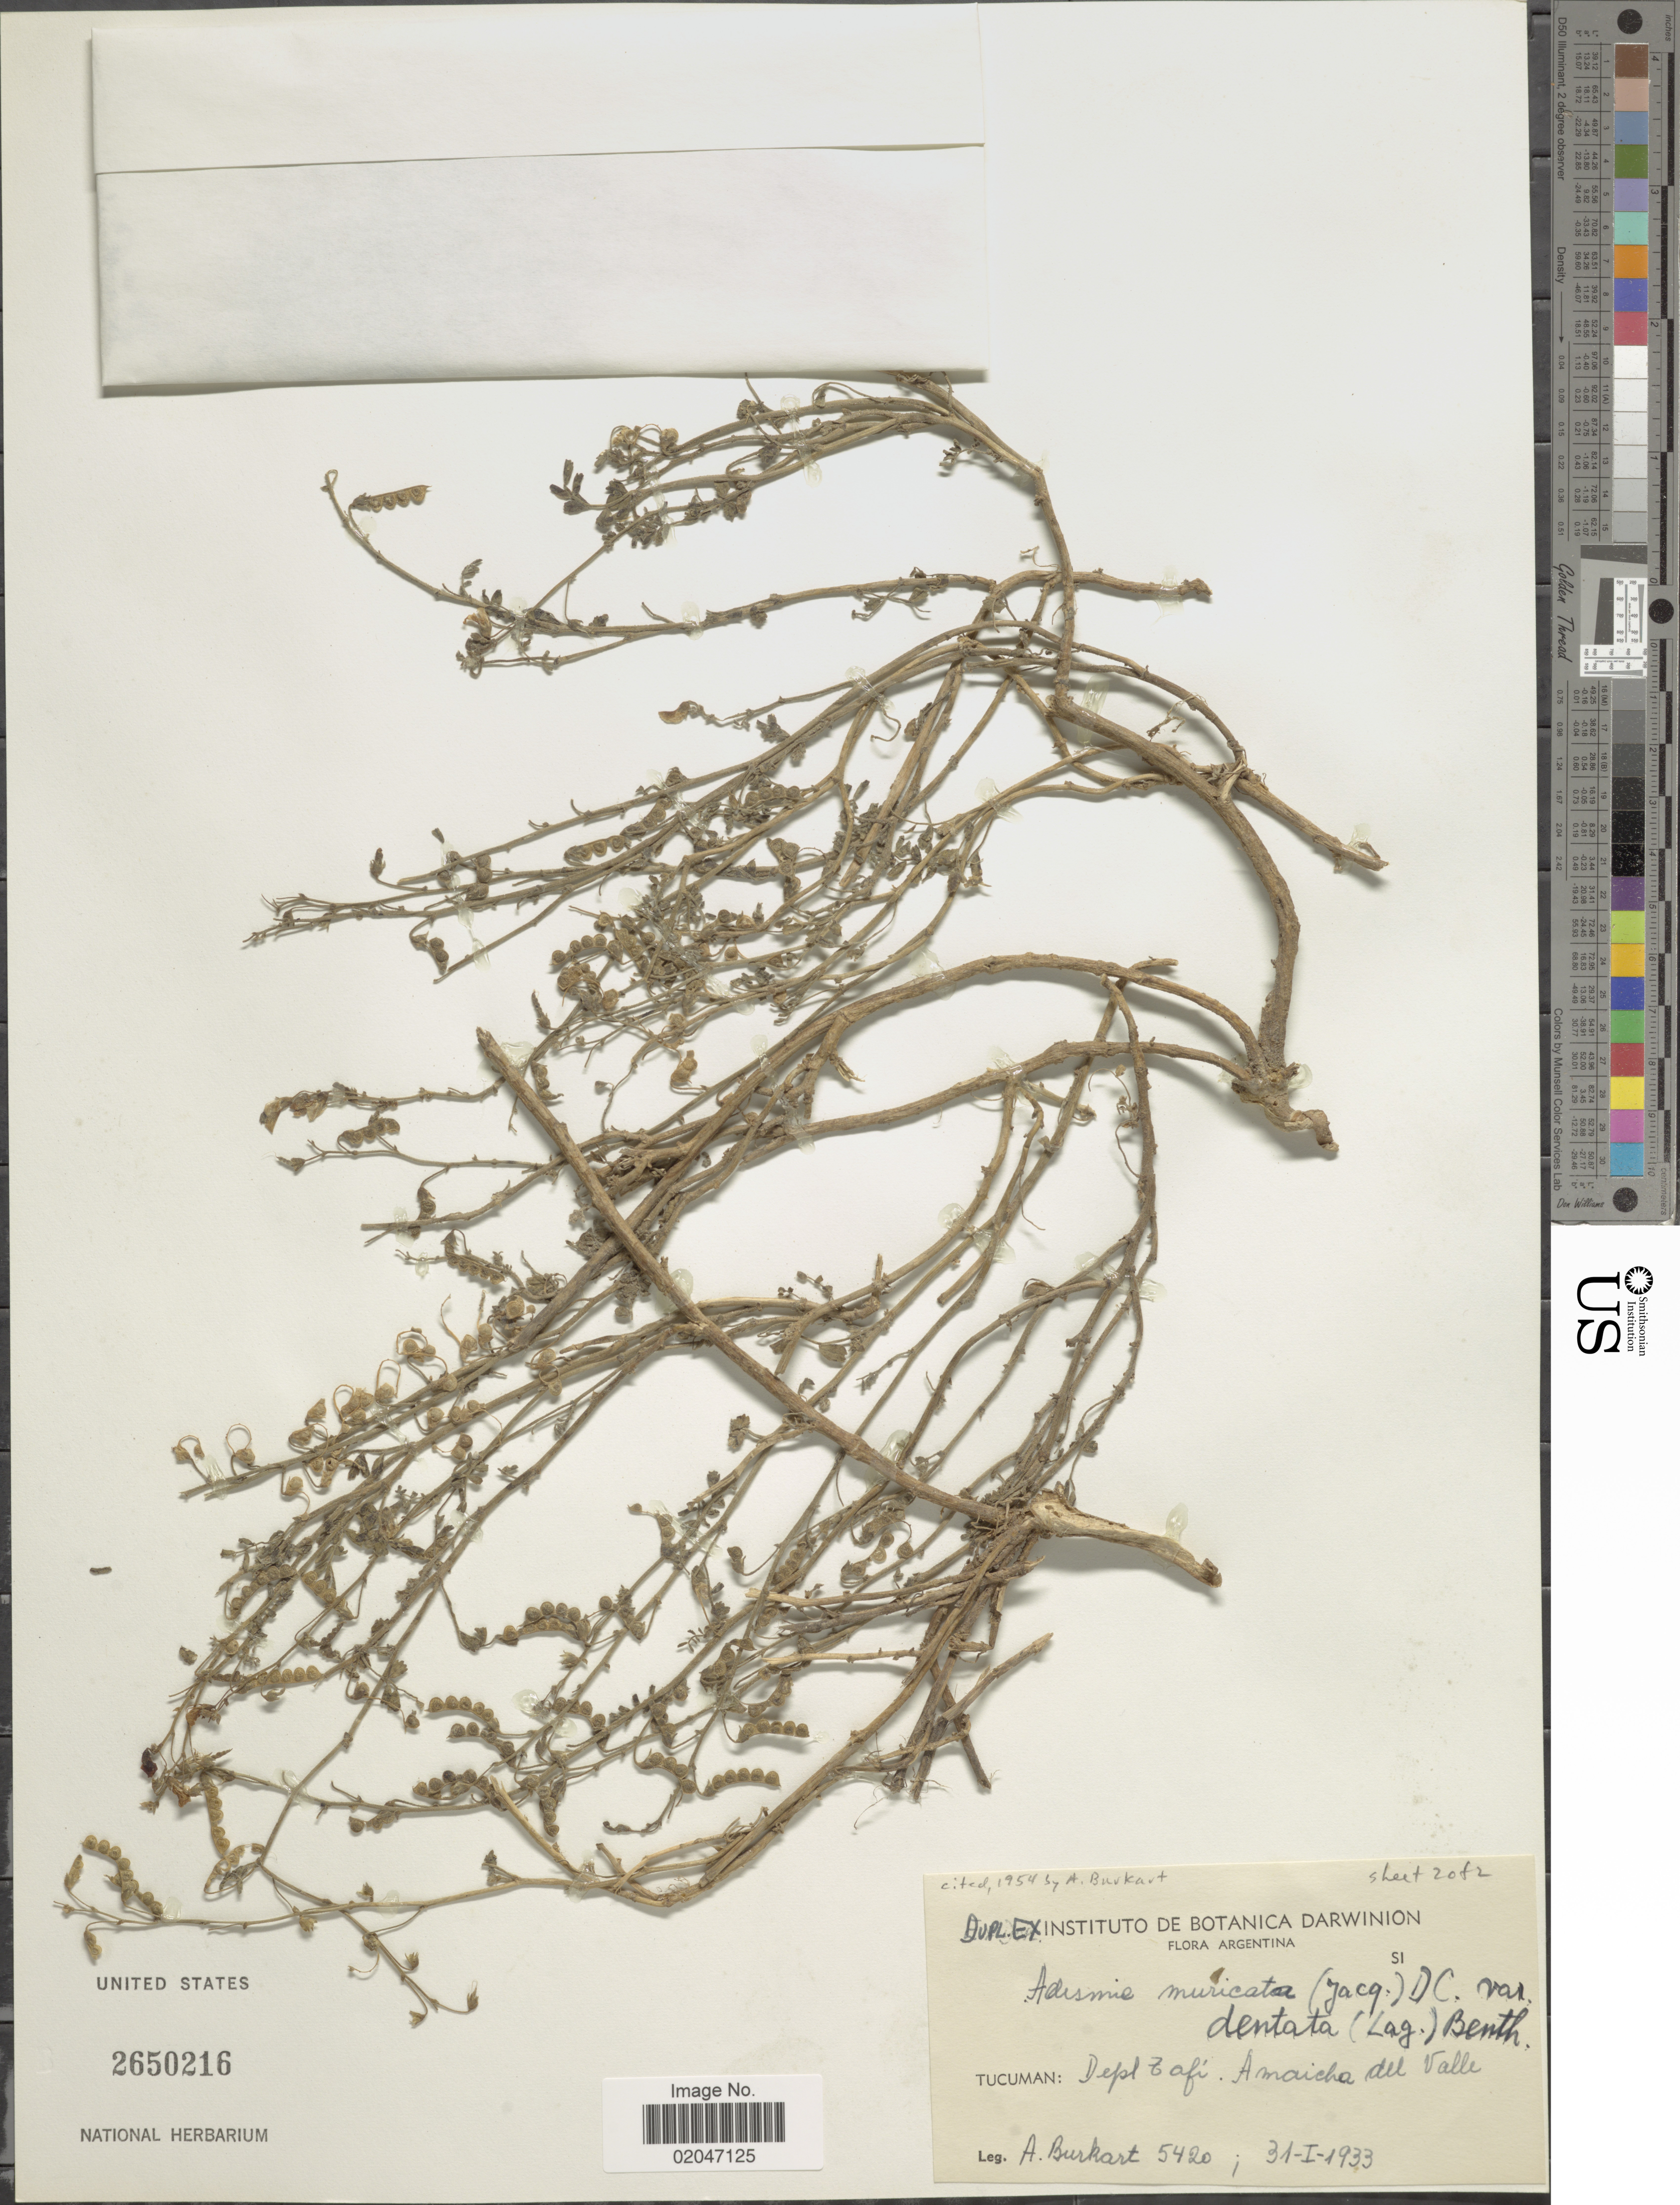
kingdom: Plantae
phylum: Tracheophyta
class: Magnoliopsida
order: Fabales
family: Fabaceae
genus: Adesmia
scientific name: Adesmia muricata var. dentata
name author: Benth.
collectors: A. E. Burkart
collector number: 5420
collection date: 1933-01-31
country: Argentina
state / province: Tucuman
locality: Dept. Tufi: Amaicha del Valle.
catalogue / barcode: US 2650216